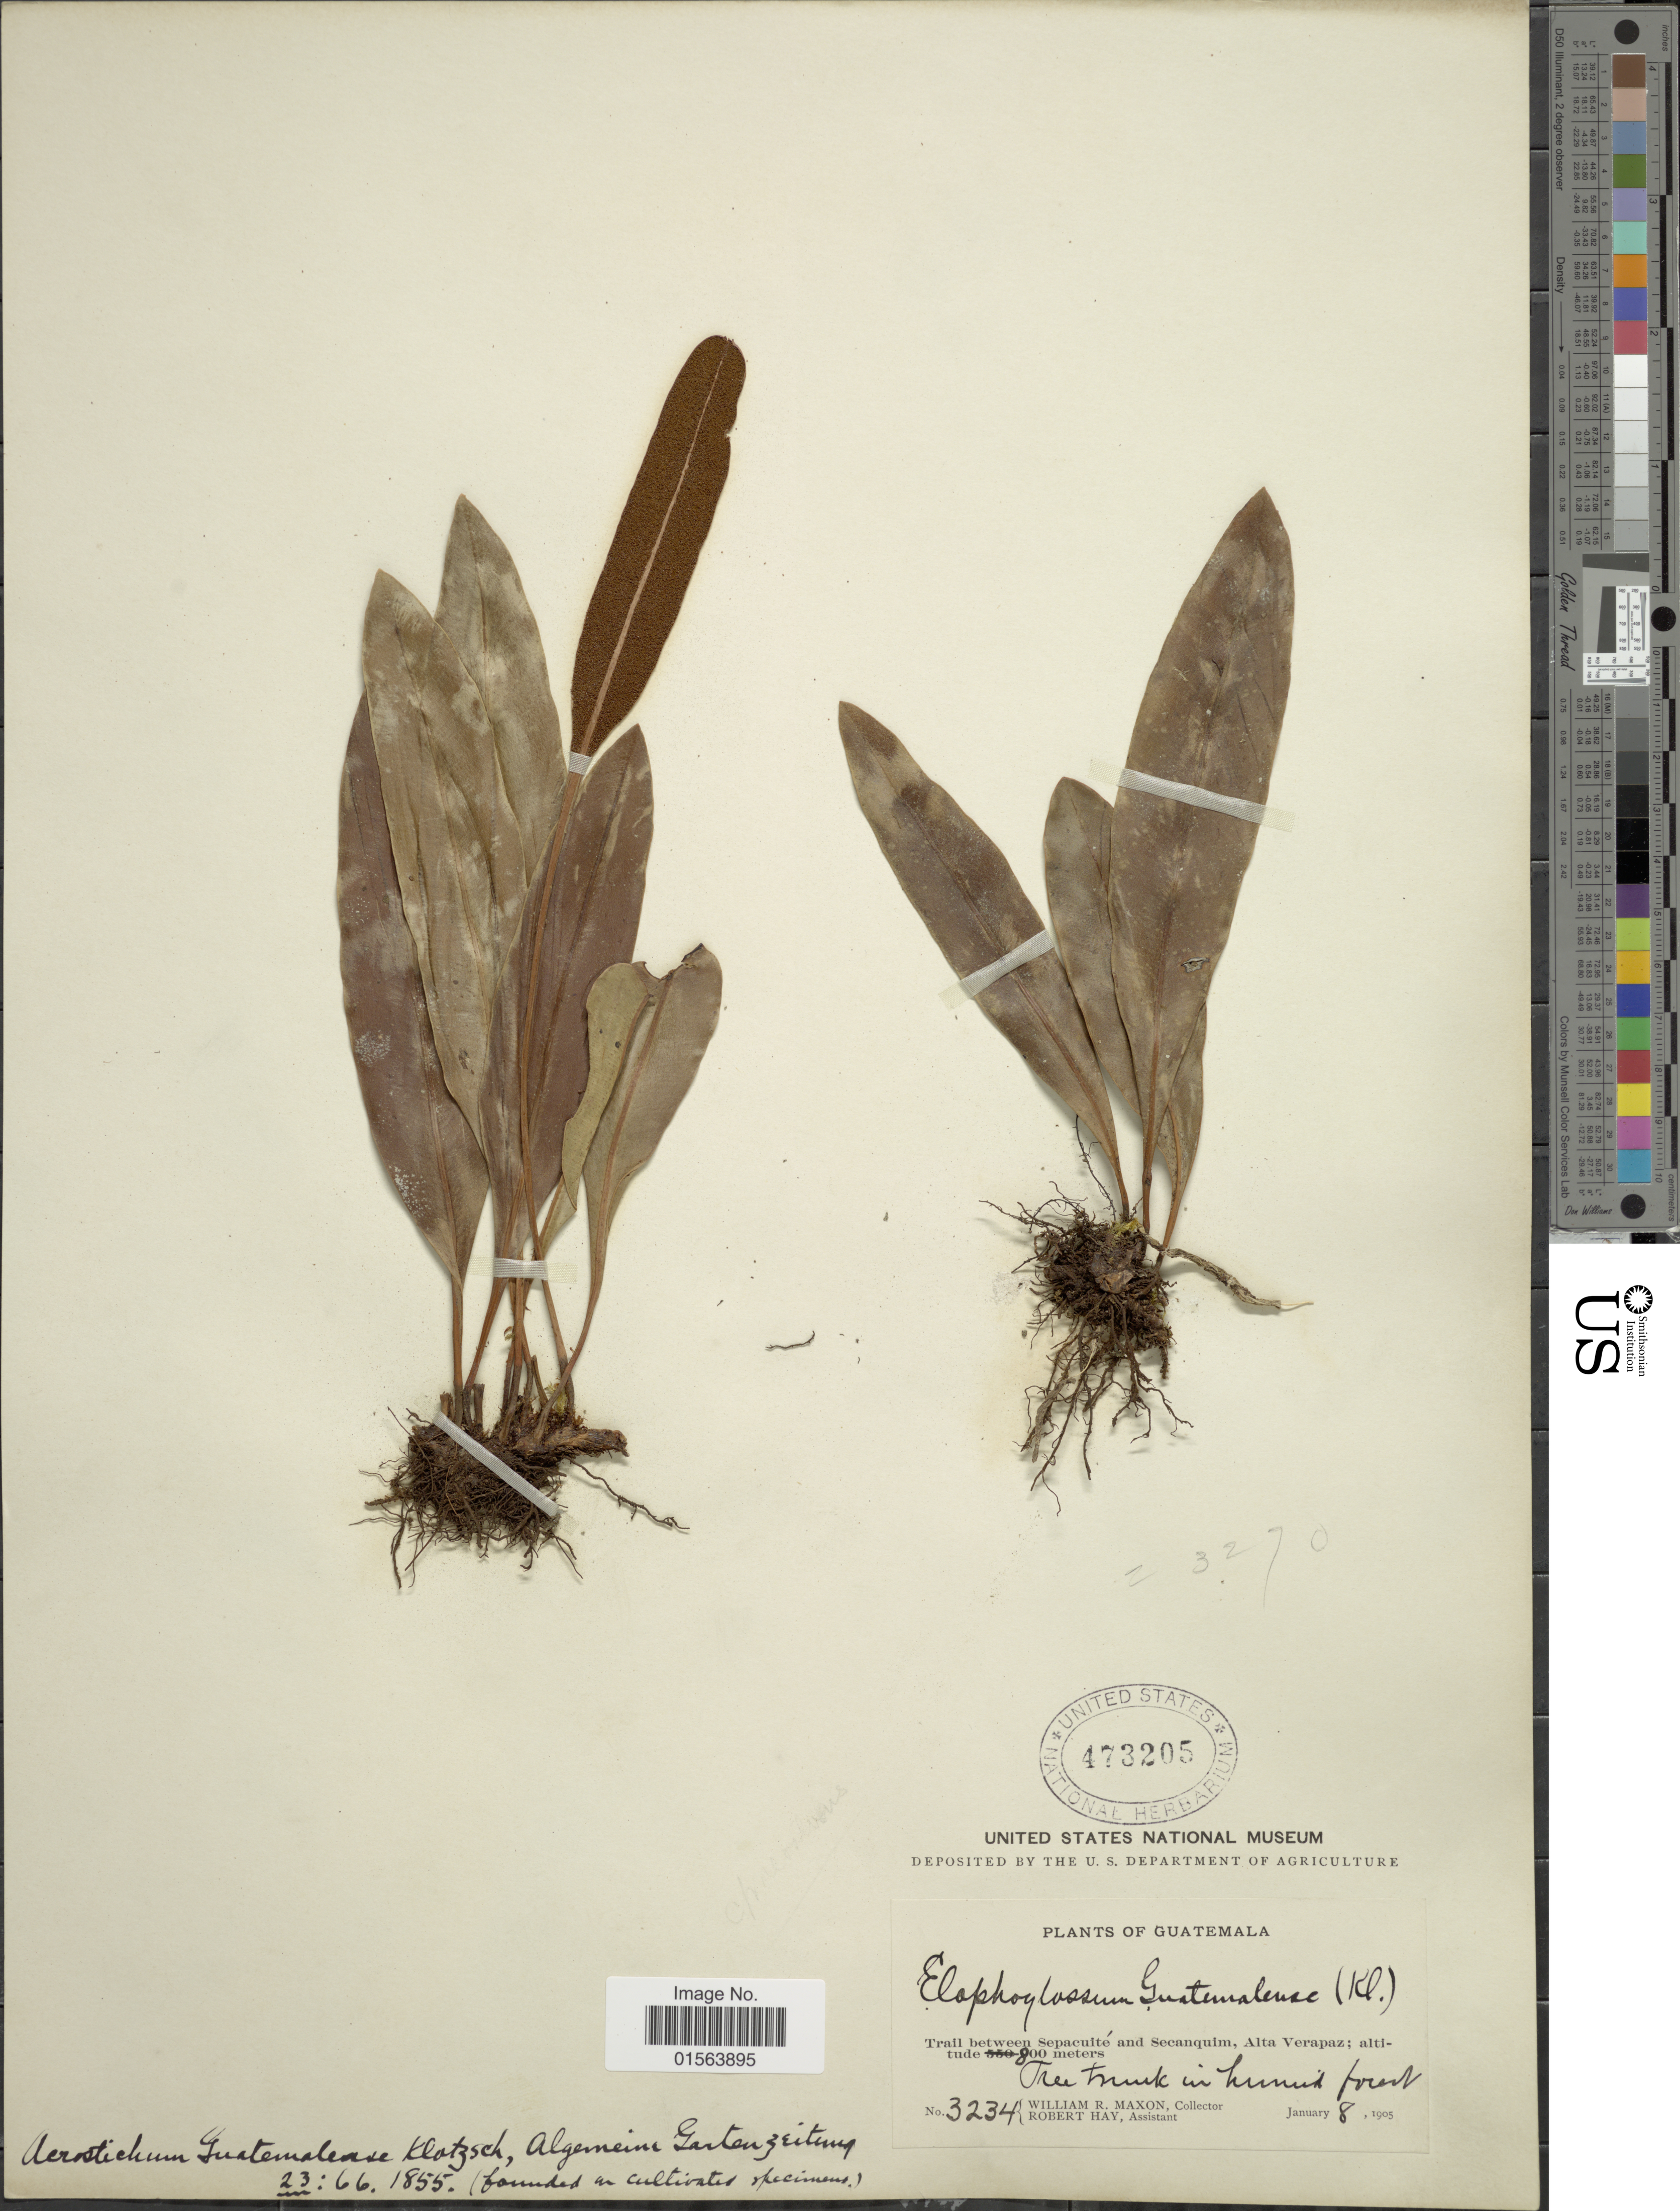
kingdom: Plantae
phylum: Tracheophyta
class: Polypodiopsida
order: Polypodiales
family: Dryopteridaceae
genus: Elaphoglossum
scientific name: Elaphoglossum guatemalense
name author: (Klotzsch) T. Moore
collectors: W. R. Maxon & R. H. Hay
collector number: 3234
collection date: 1905-01-08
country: Guatemala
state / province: Alta Verapaz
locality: Trail between Sepacuite and Secanquim, Alta Verapaz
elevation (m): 800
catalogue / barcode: US 173205